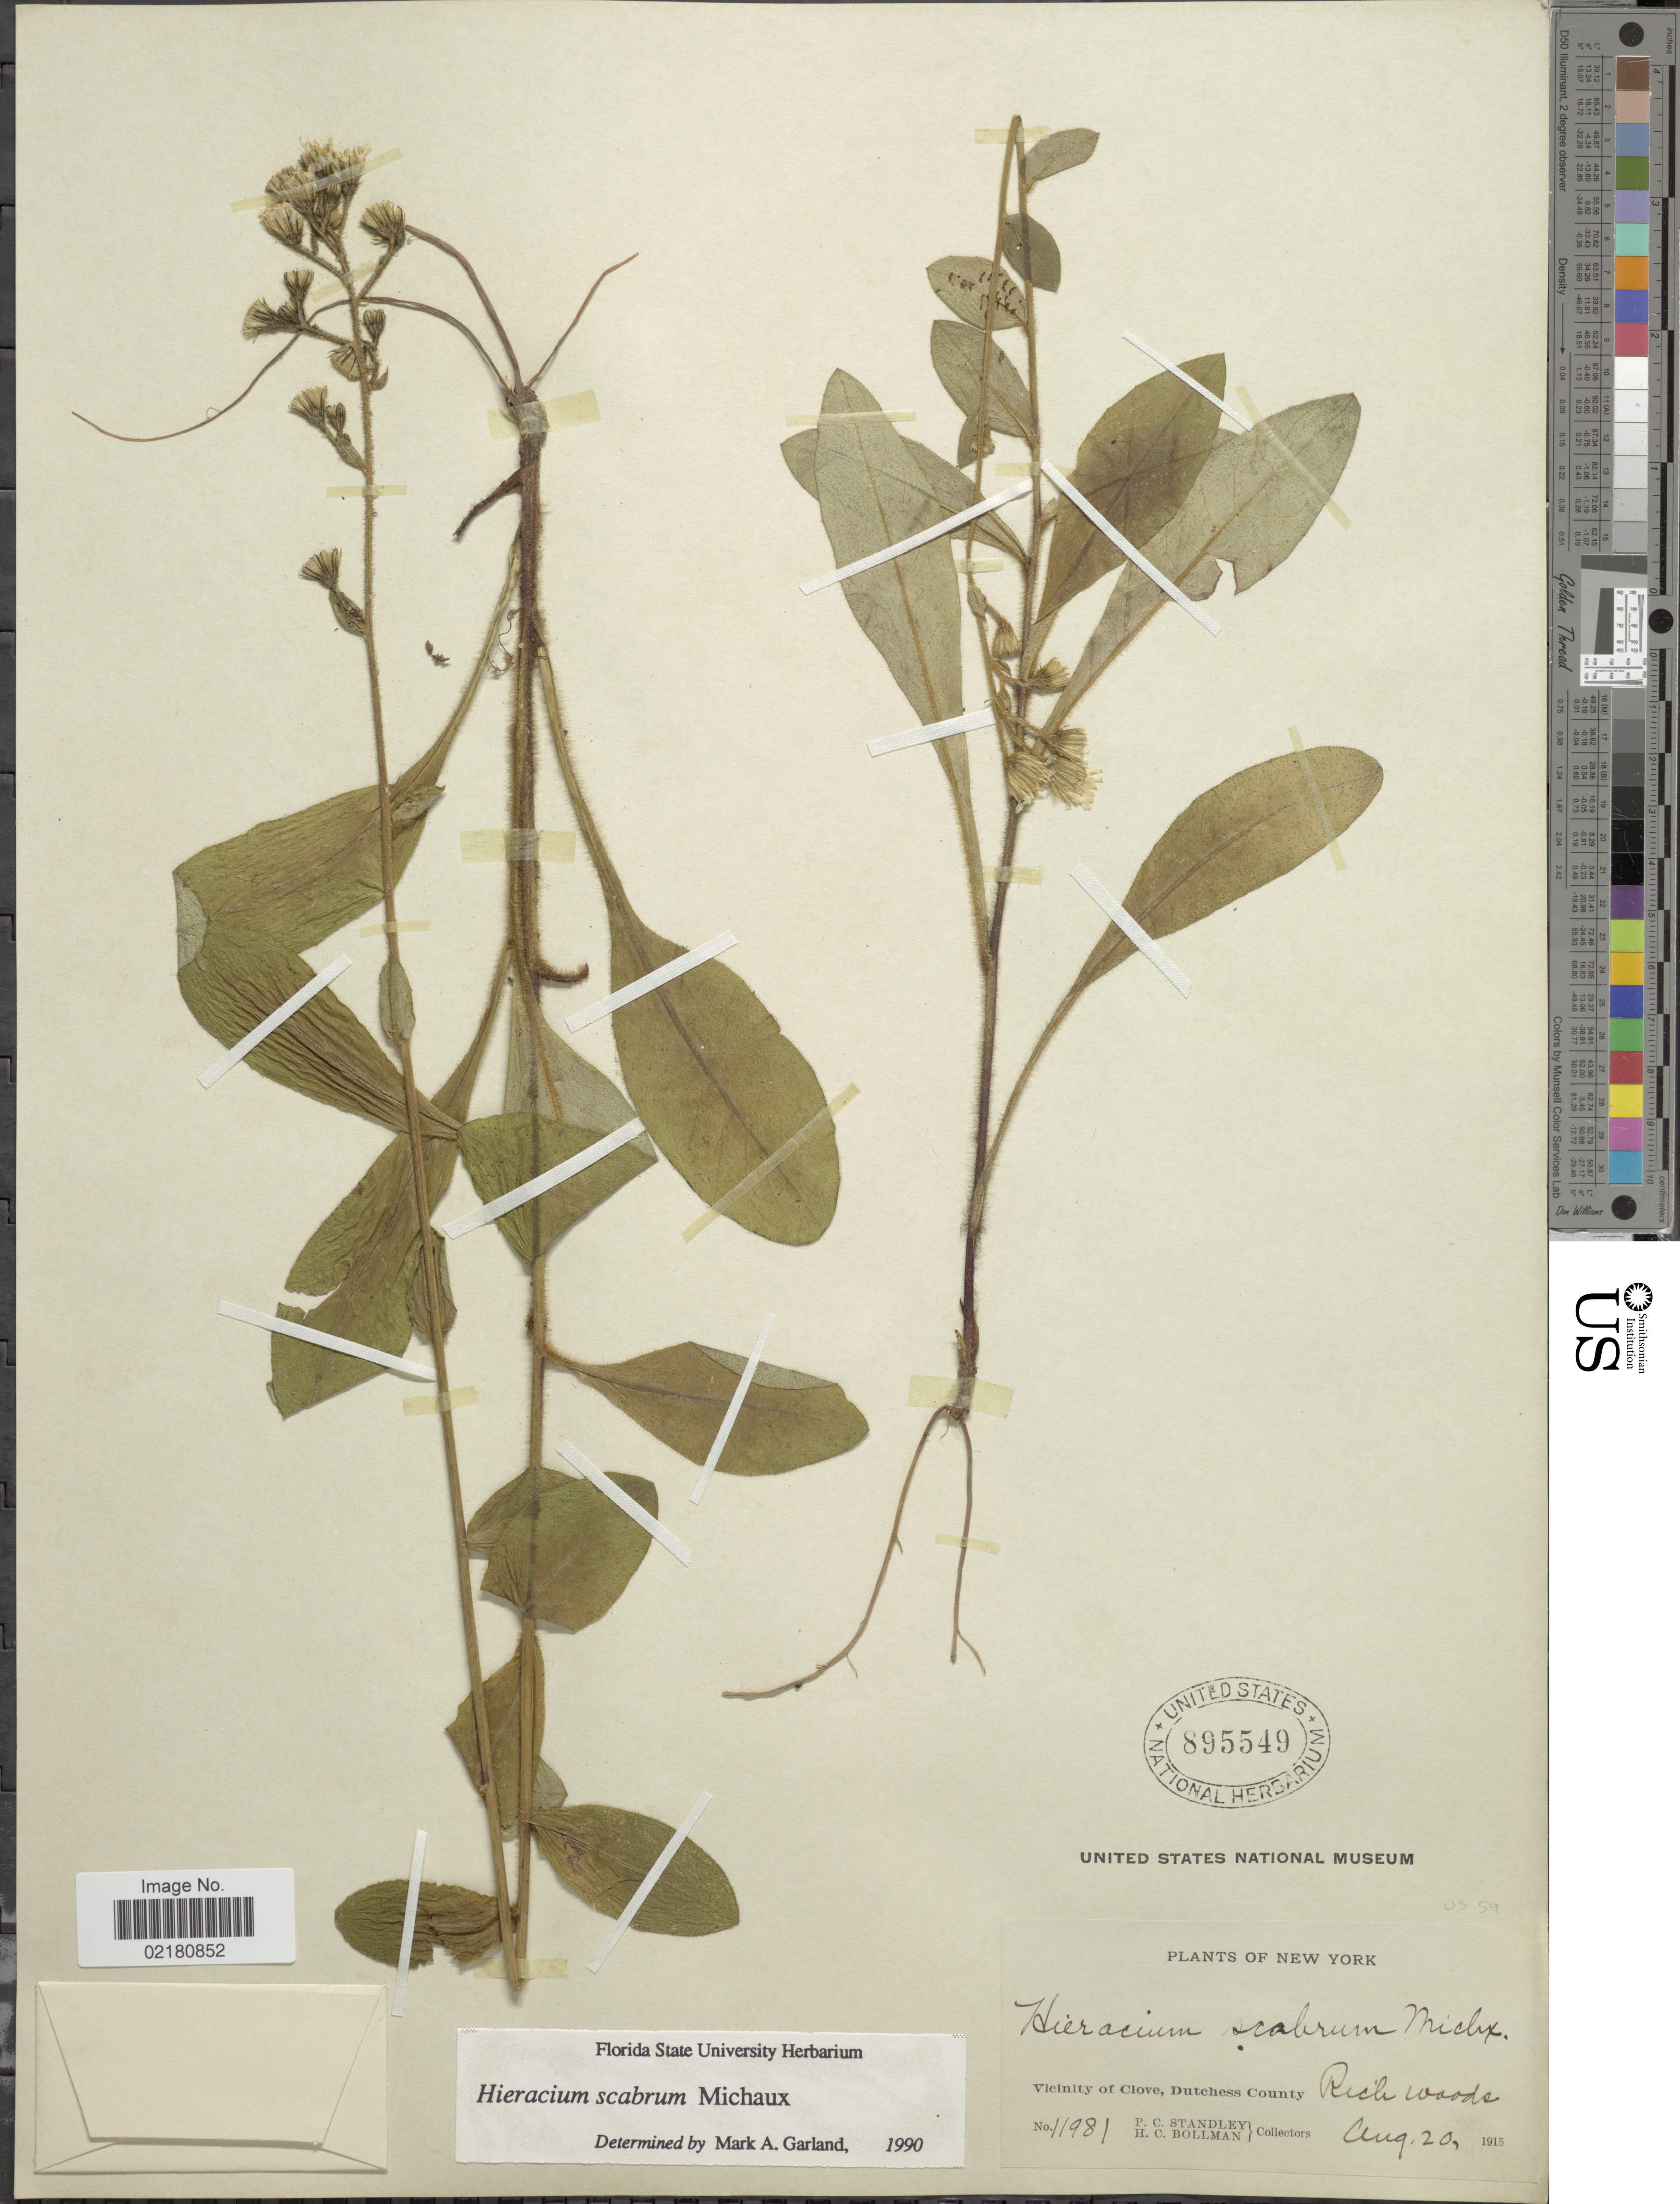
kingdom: Plantae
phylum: Tracheophyta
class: Magnoliopsida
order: Asterales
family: Asteraceae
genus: Pilosella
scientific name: Pilosella verruculata subsp. verruculata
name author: (Link) Soják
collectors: P. C. Standley & H. C. Bollman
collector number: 11981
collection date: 1915-08-20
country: United States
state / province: New York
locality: Vicinity of Clove, Dutchess County. Rich Woods.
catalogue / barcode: US 895549